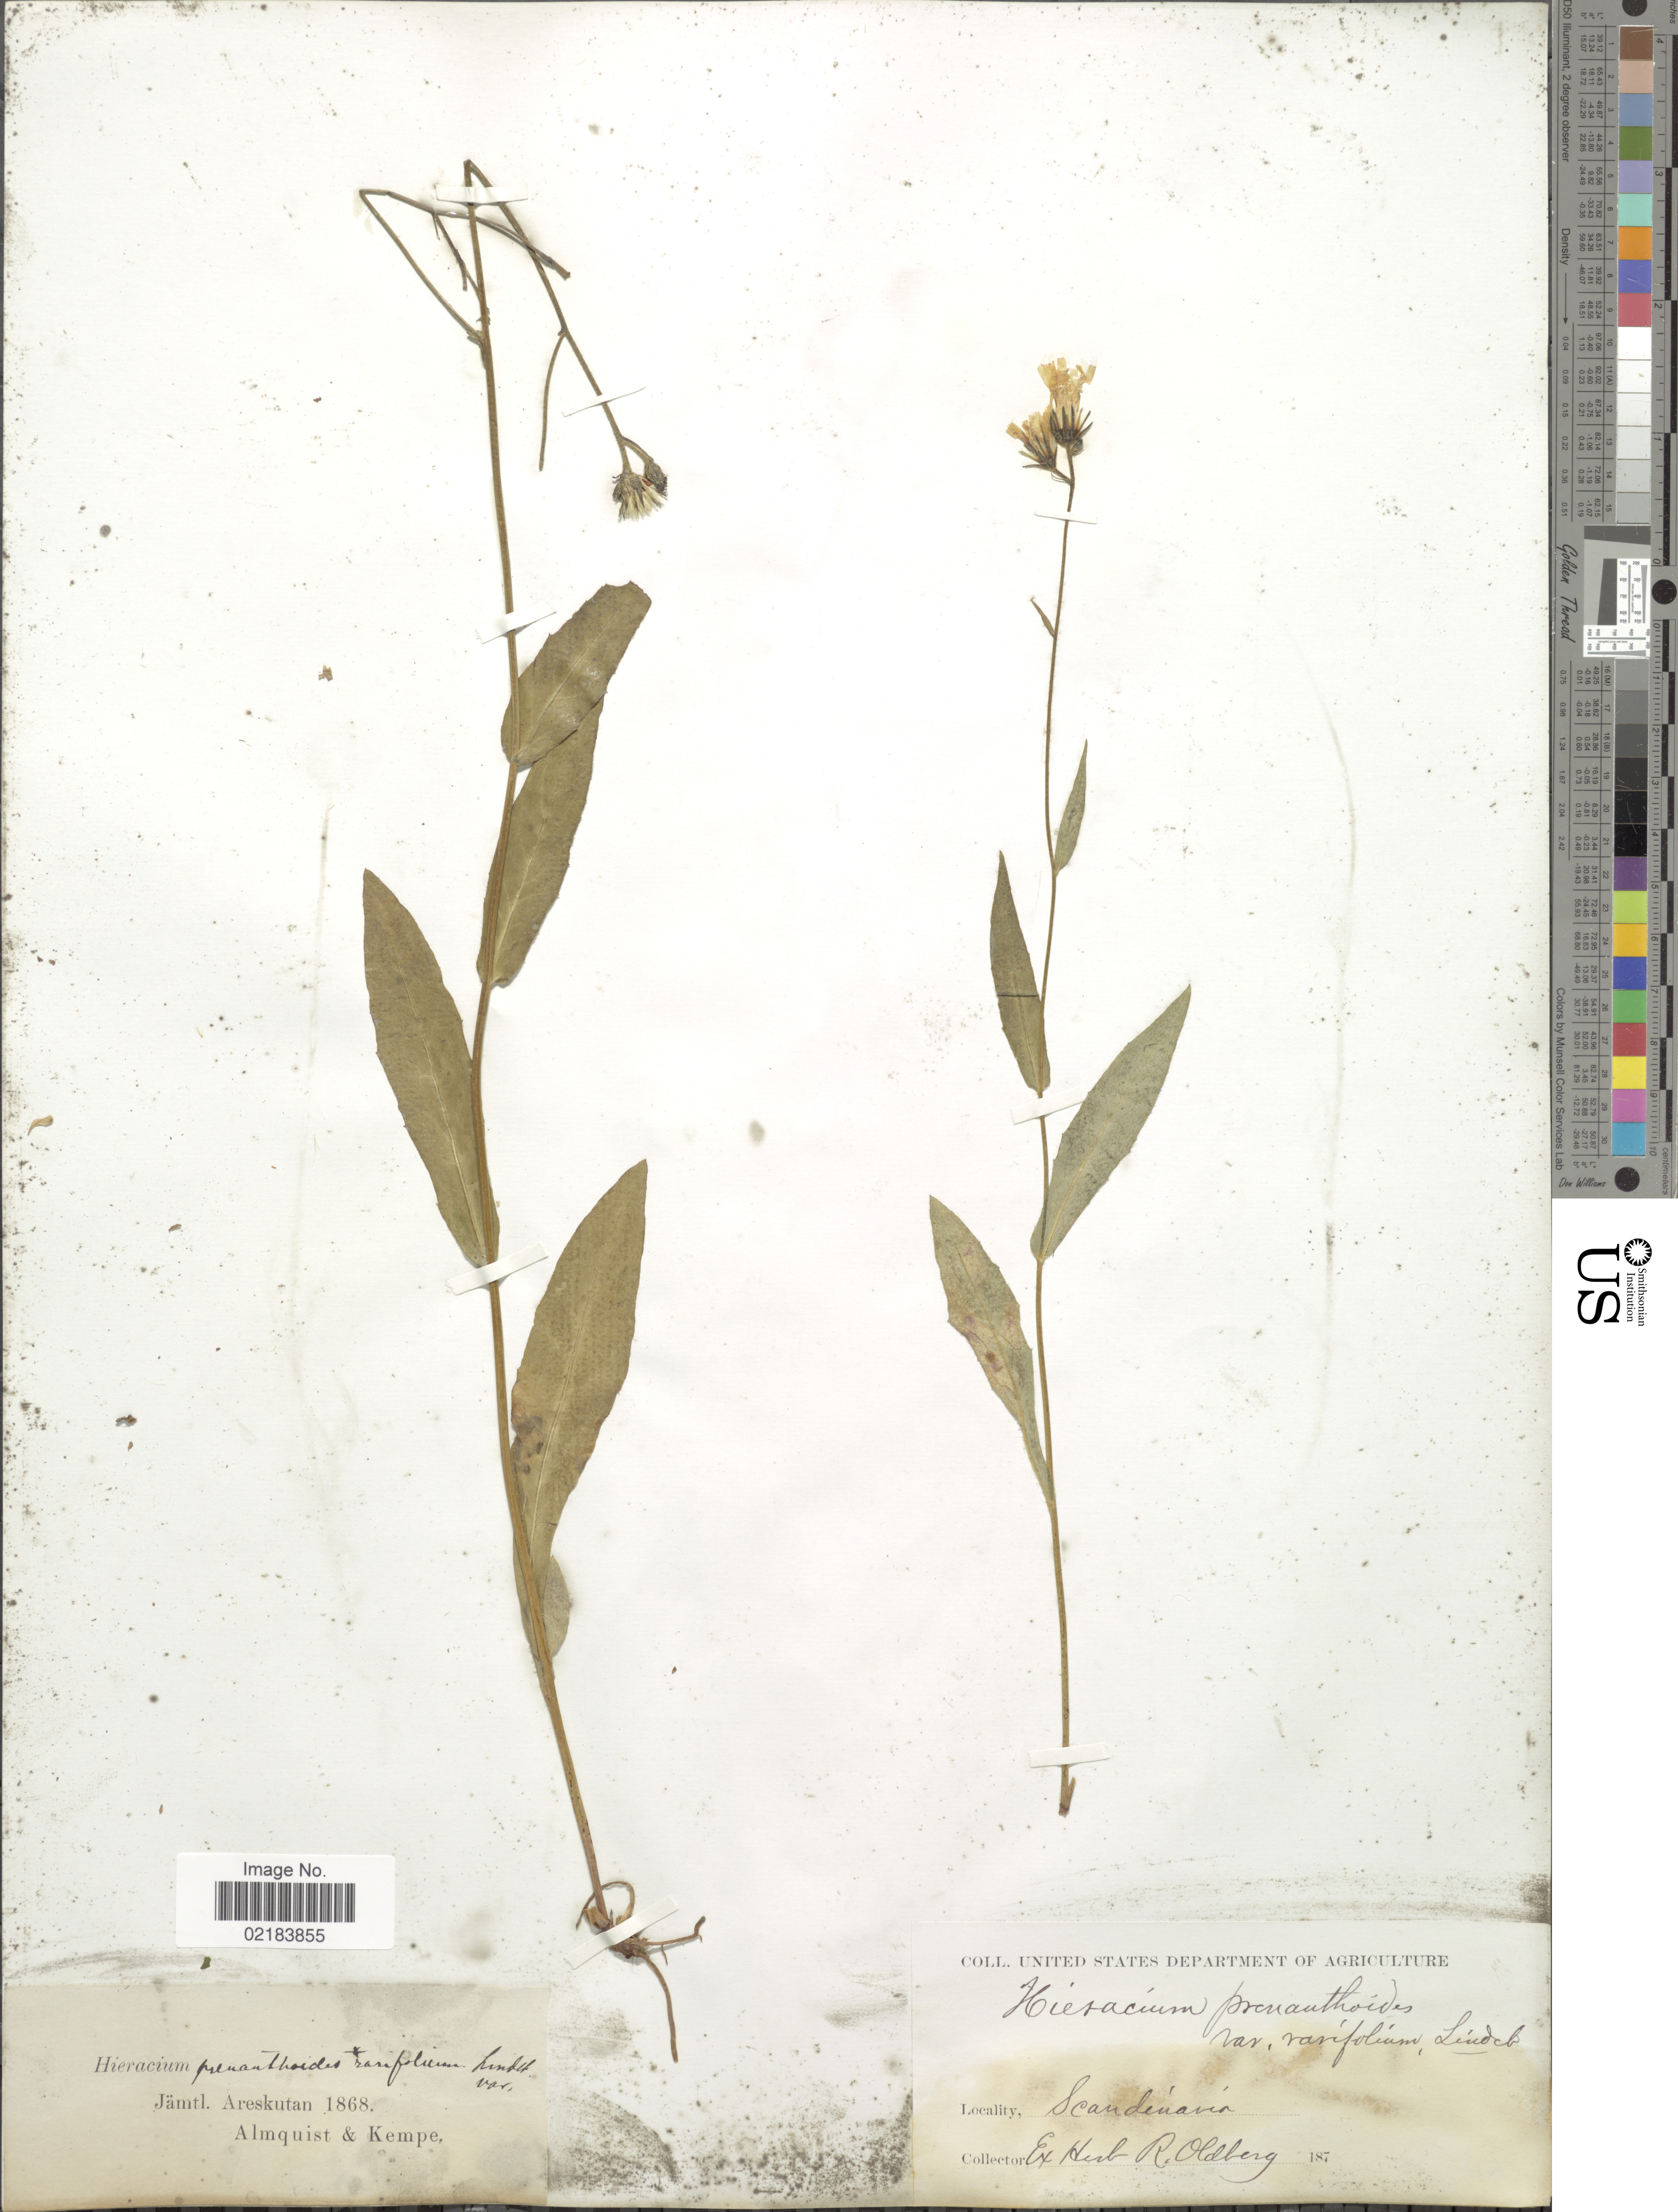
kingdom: Plantae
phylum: Tracheophyta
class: Magnoliopsida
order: Asterales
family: Asteraceae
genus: Hieracium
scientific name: Hieracium prenanthoides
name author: Vill.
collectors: Almquist & Kempe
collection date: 1868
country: Sweden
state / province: Jämtland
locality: Jamtl. Areskutan. Scandinavia